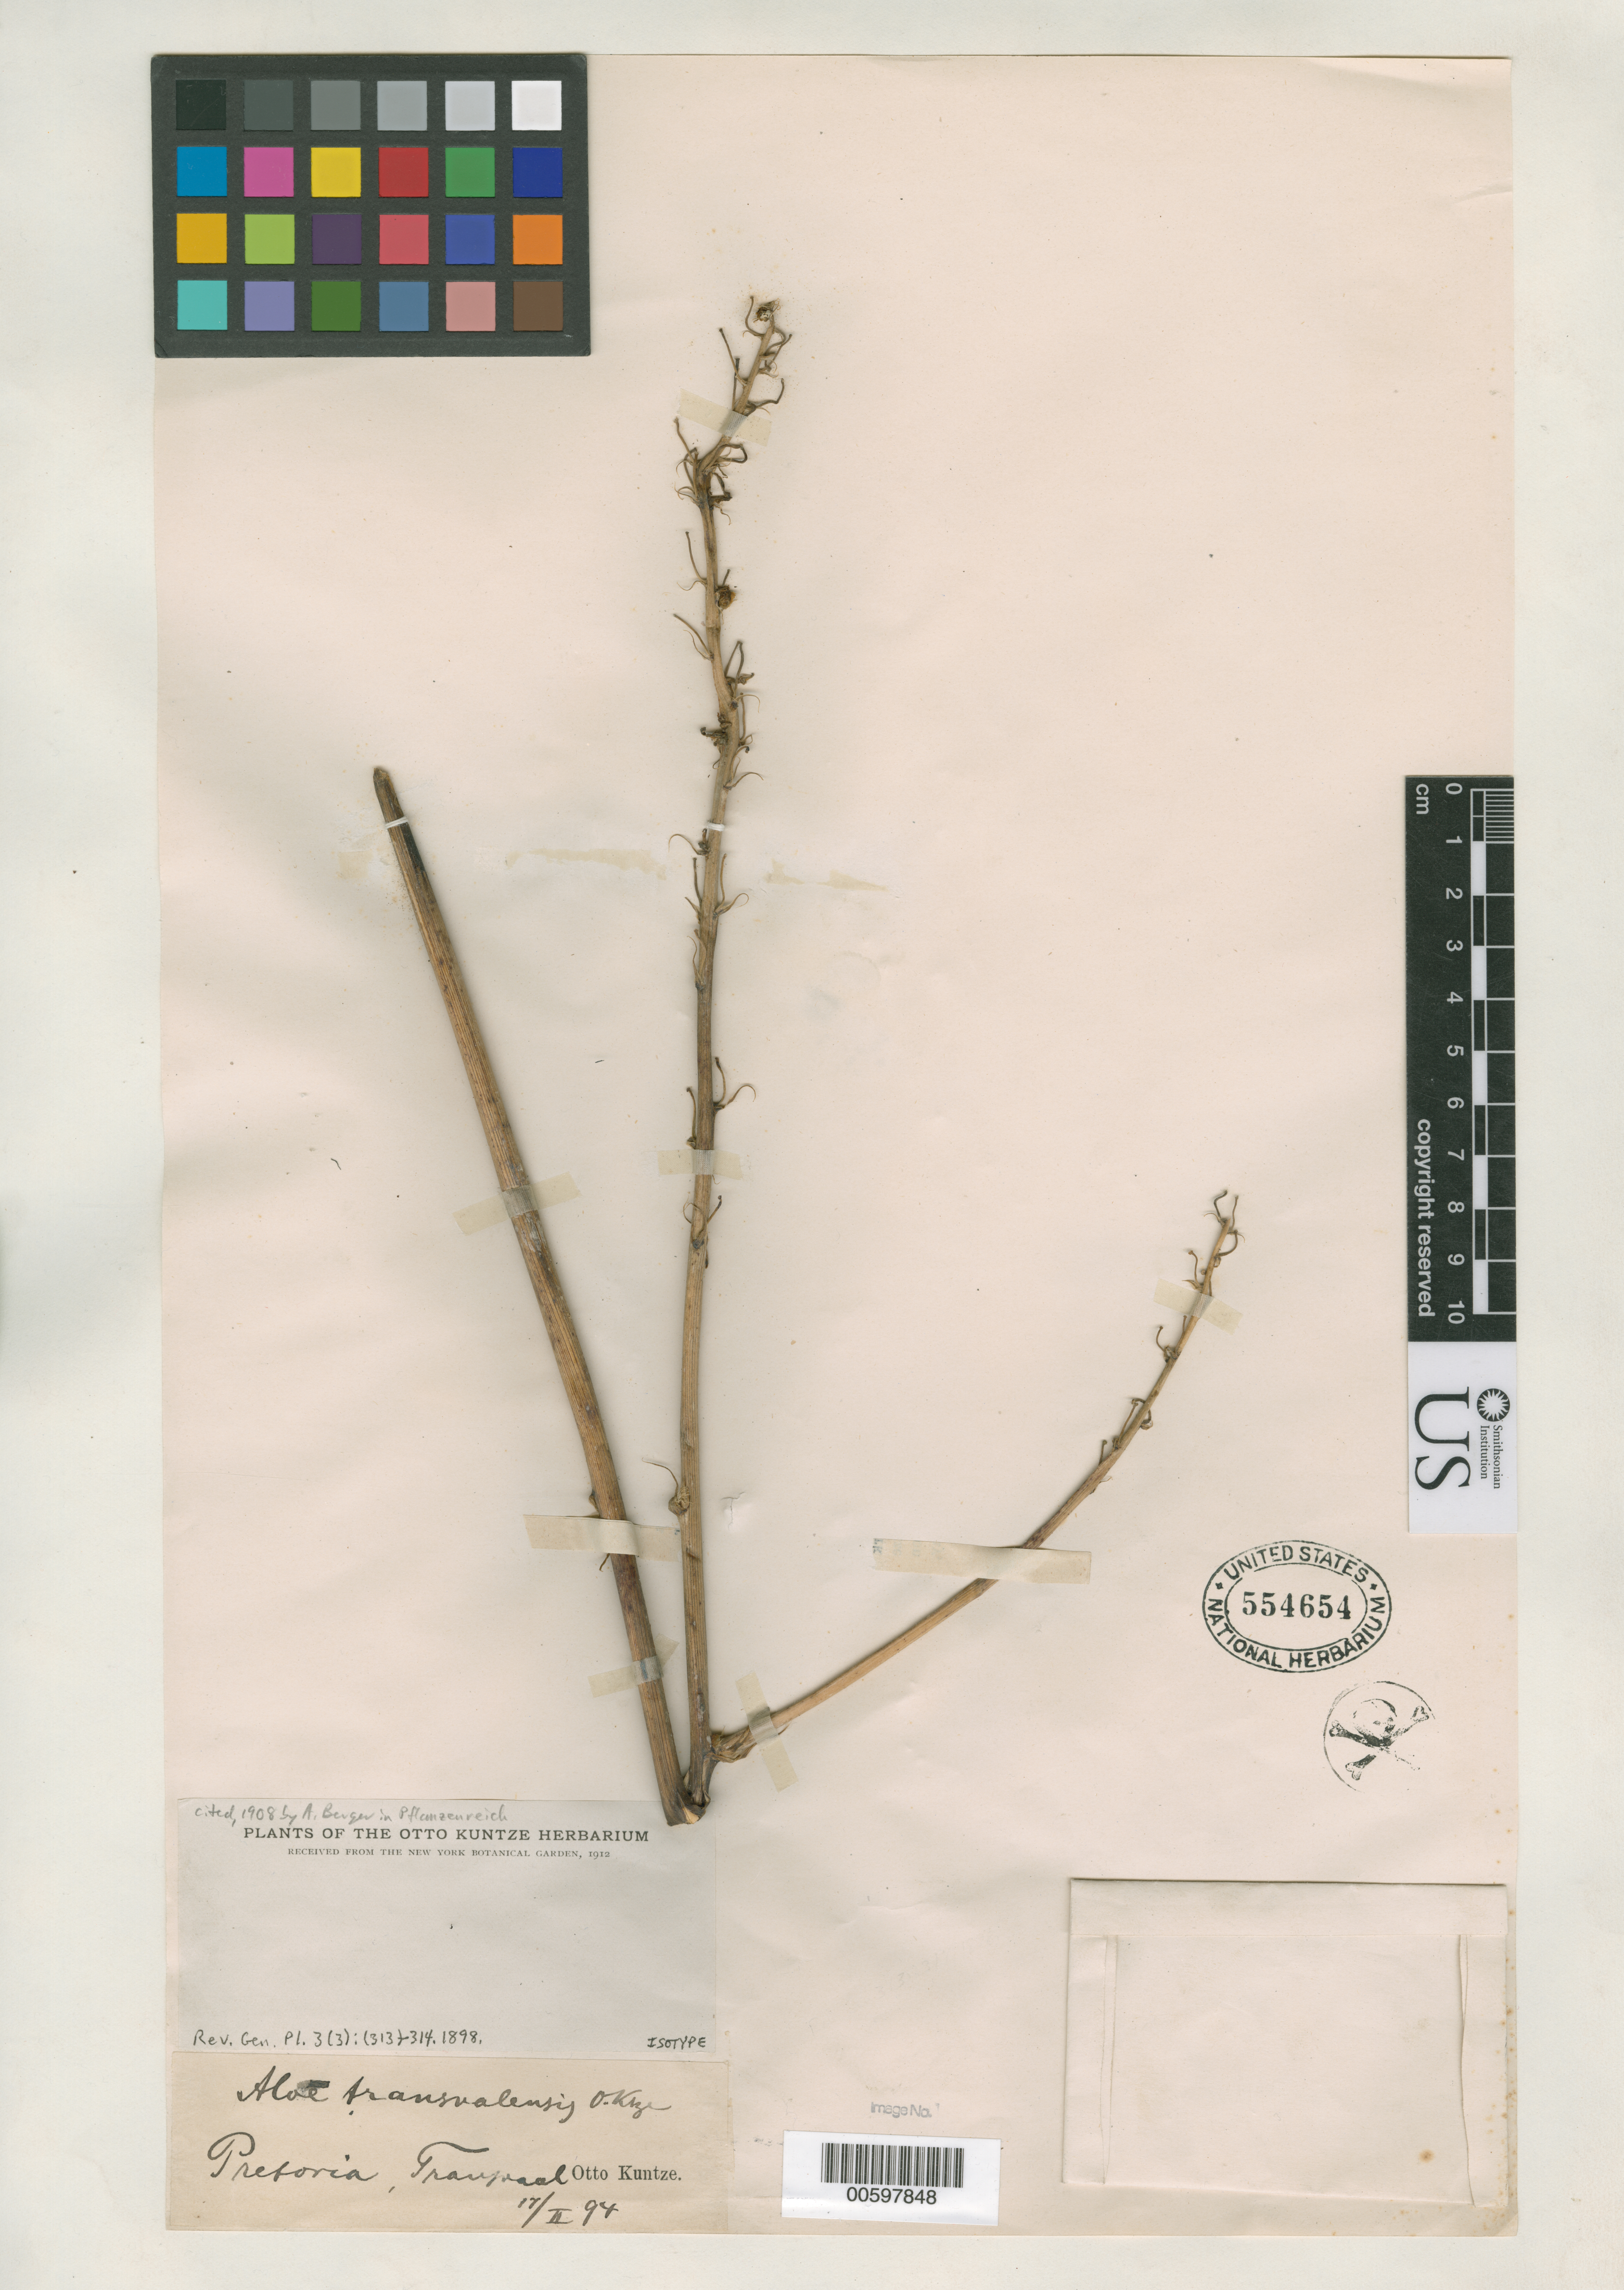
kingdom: Plantae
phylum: Tracheophyta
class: Liliopsida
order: Asparagales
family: Asphodelaceae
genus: Aloe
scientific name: Aloe transvalensis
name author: Kuntze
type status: Isotype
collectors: C.E.O. Kuntze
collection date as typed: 17 Feb 1894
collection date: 1894-02-17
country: South Africa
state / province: Gauteng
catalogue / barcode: US 554654